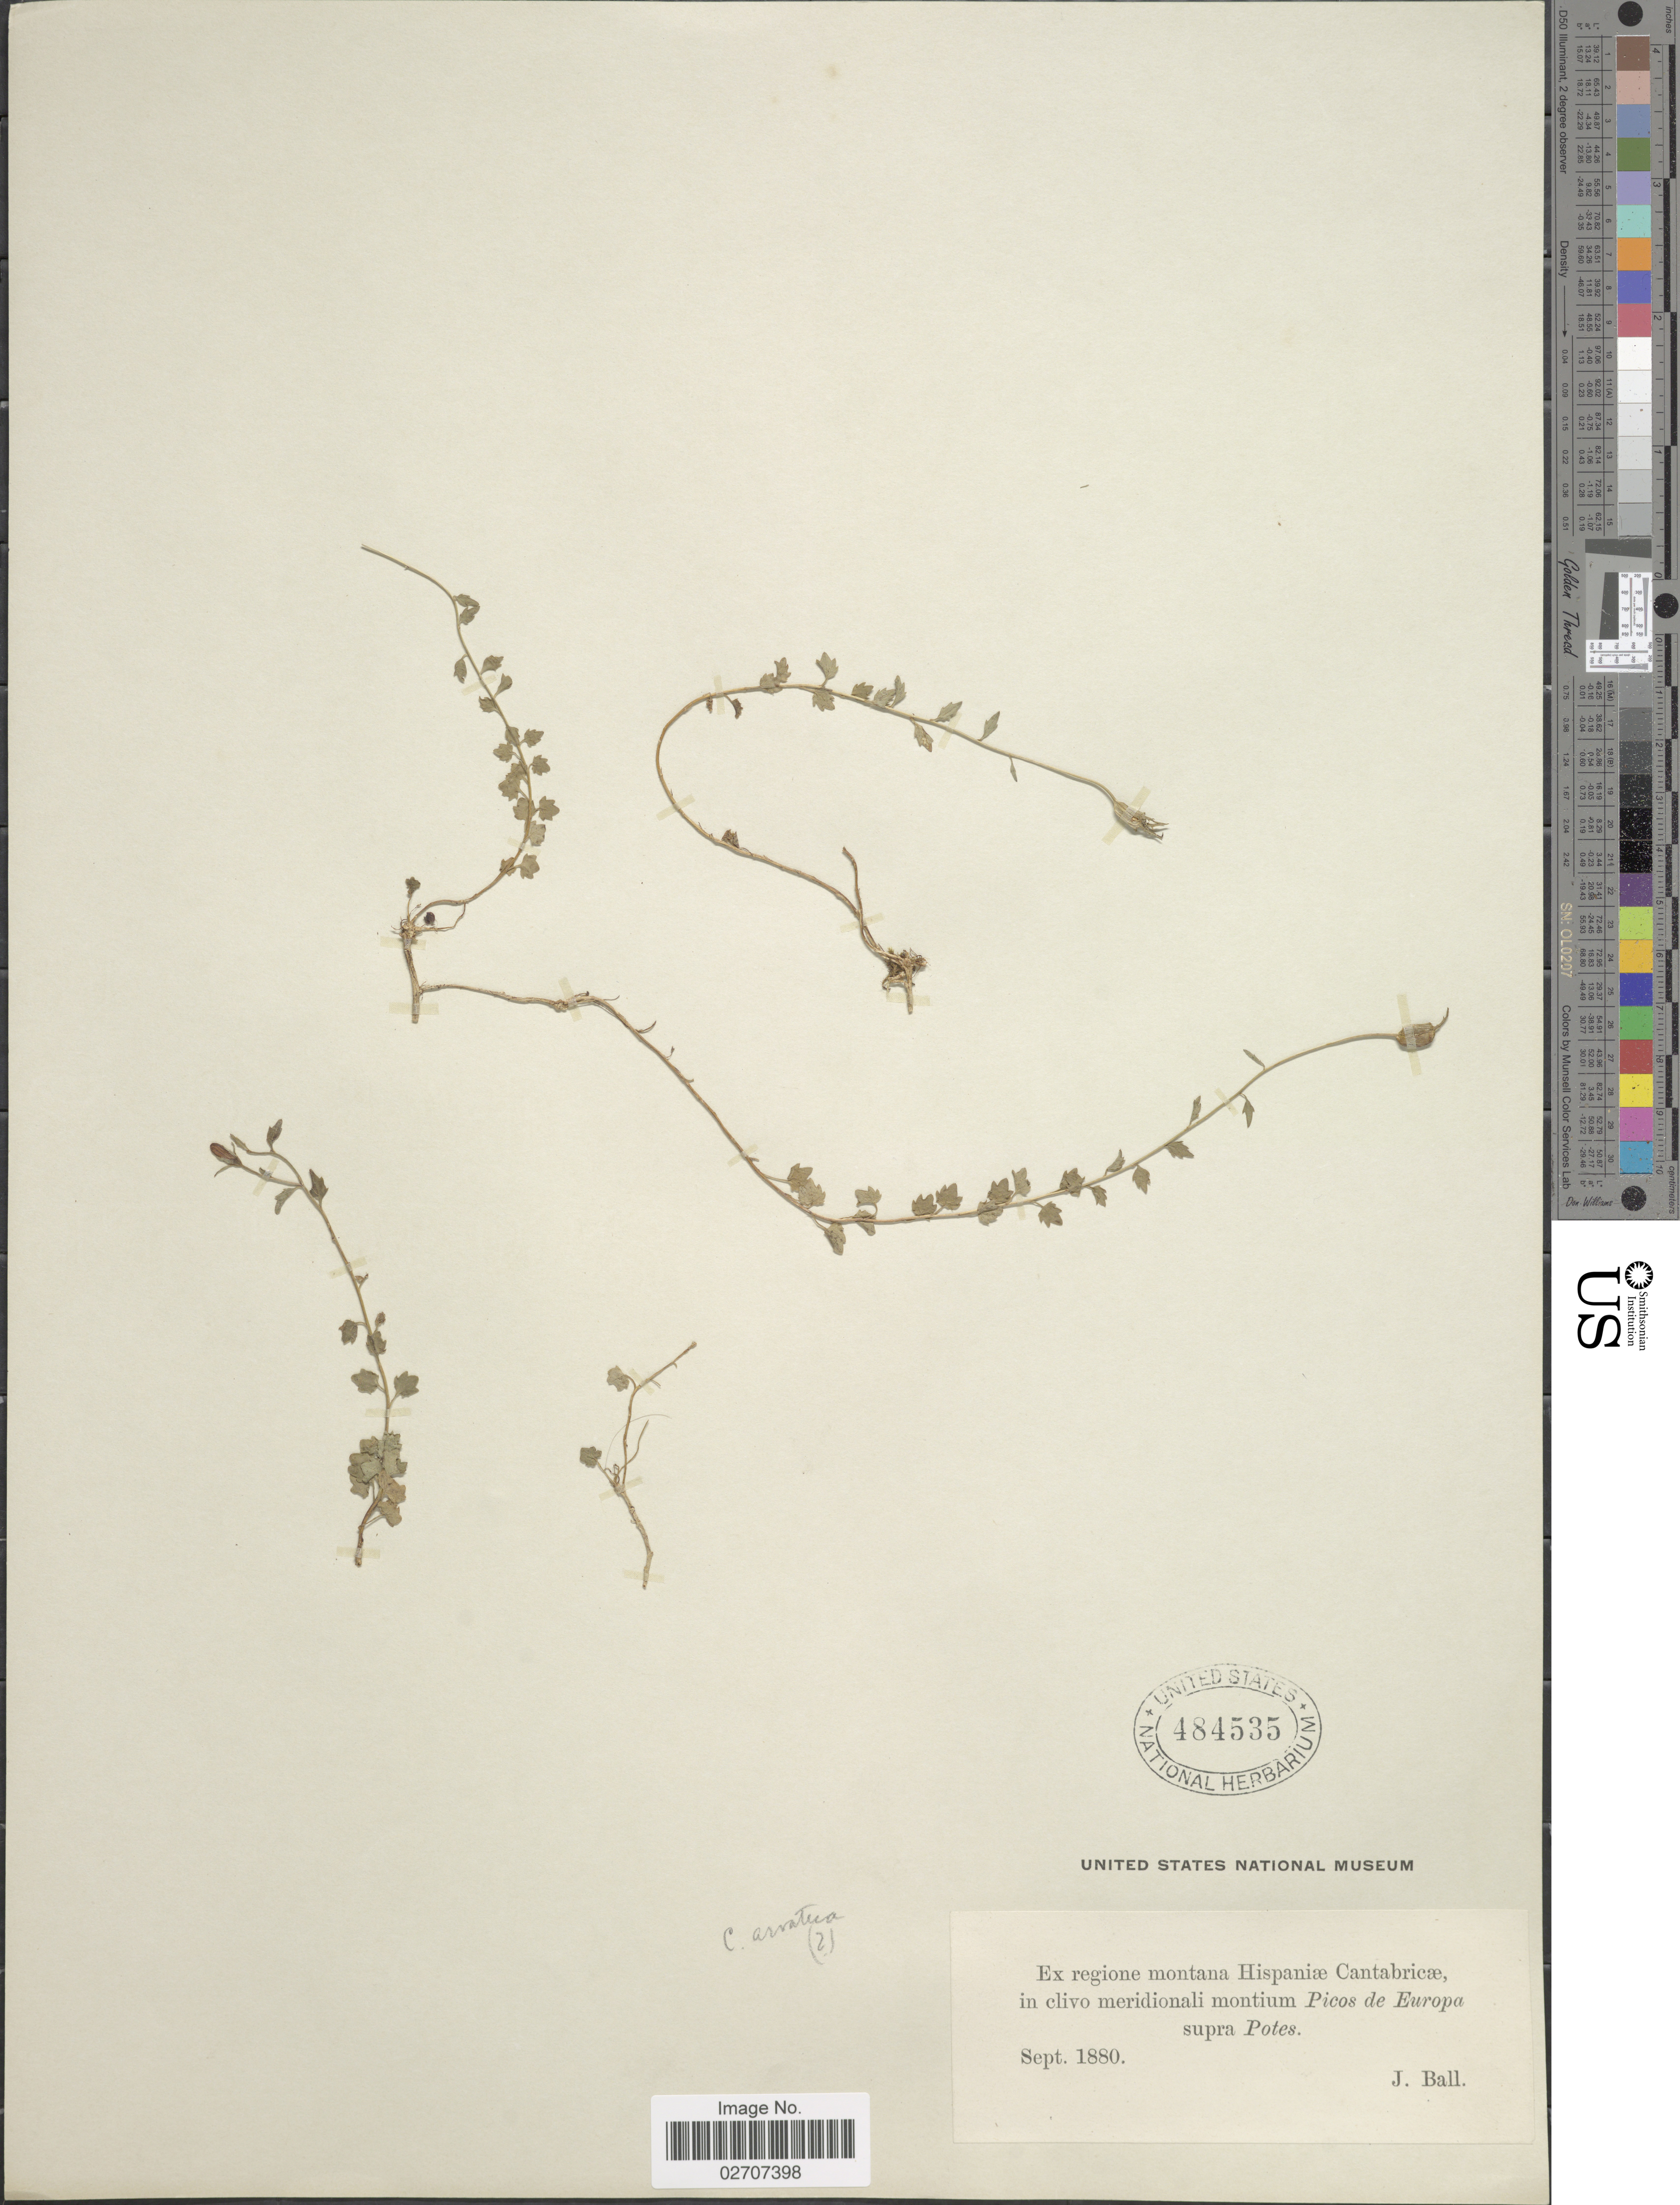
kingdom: Plantae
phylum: Tracheophyta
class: Magnoliopsida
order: Asterales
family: Campanulaceae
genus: Campanula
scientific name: Campanula arvatica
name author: Lag.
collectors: J. Ball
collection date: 1880-09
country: Spain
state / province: Cantabria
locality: Montana Hispaniae Cantabricae, in clivo meridionali montium Picos de Europa supra Potes.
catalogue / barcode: US 484535